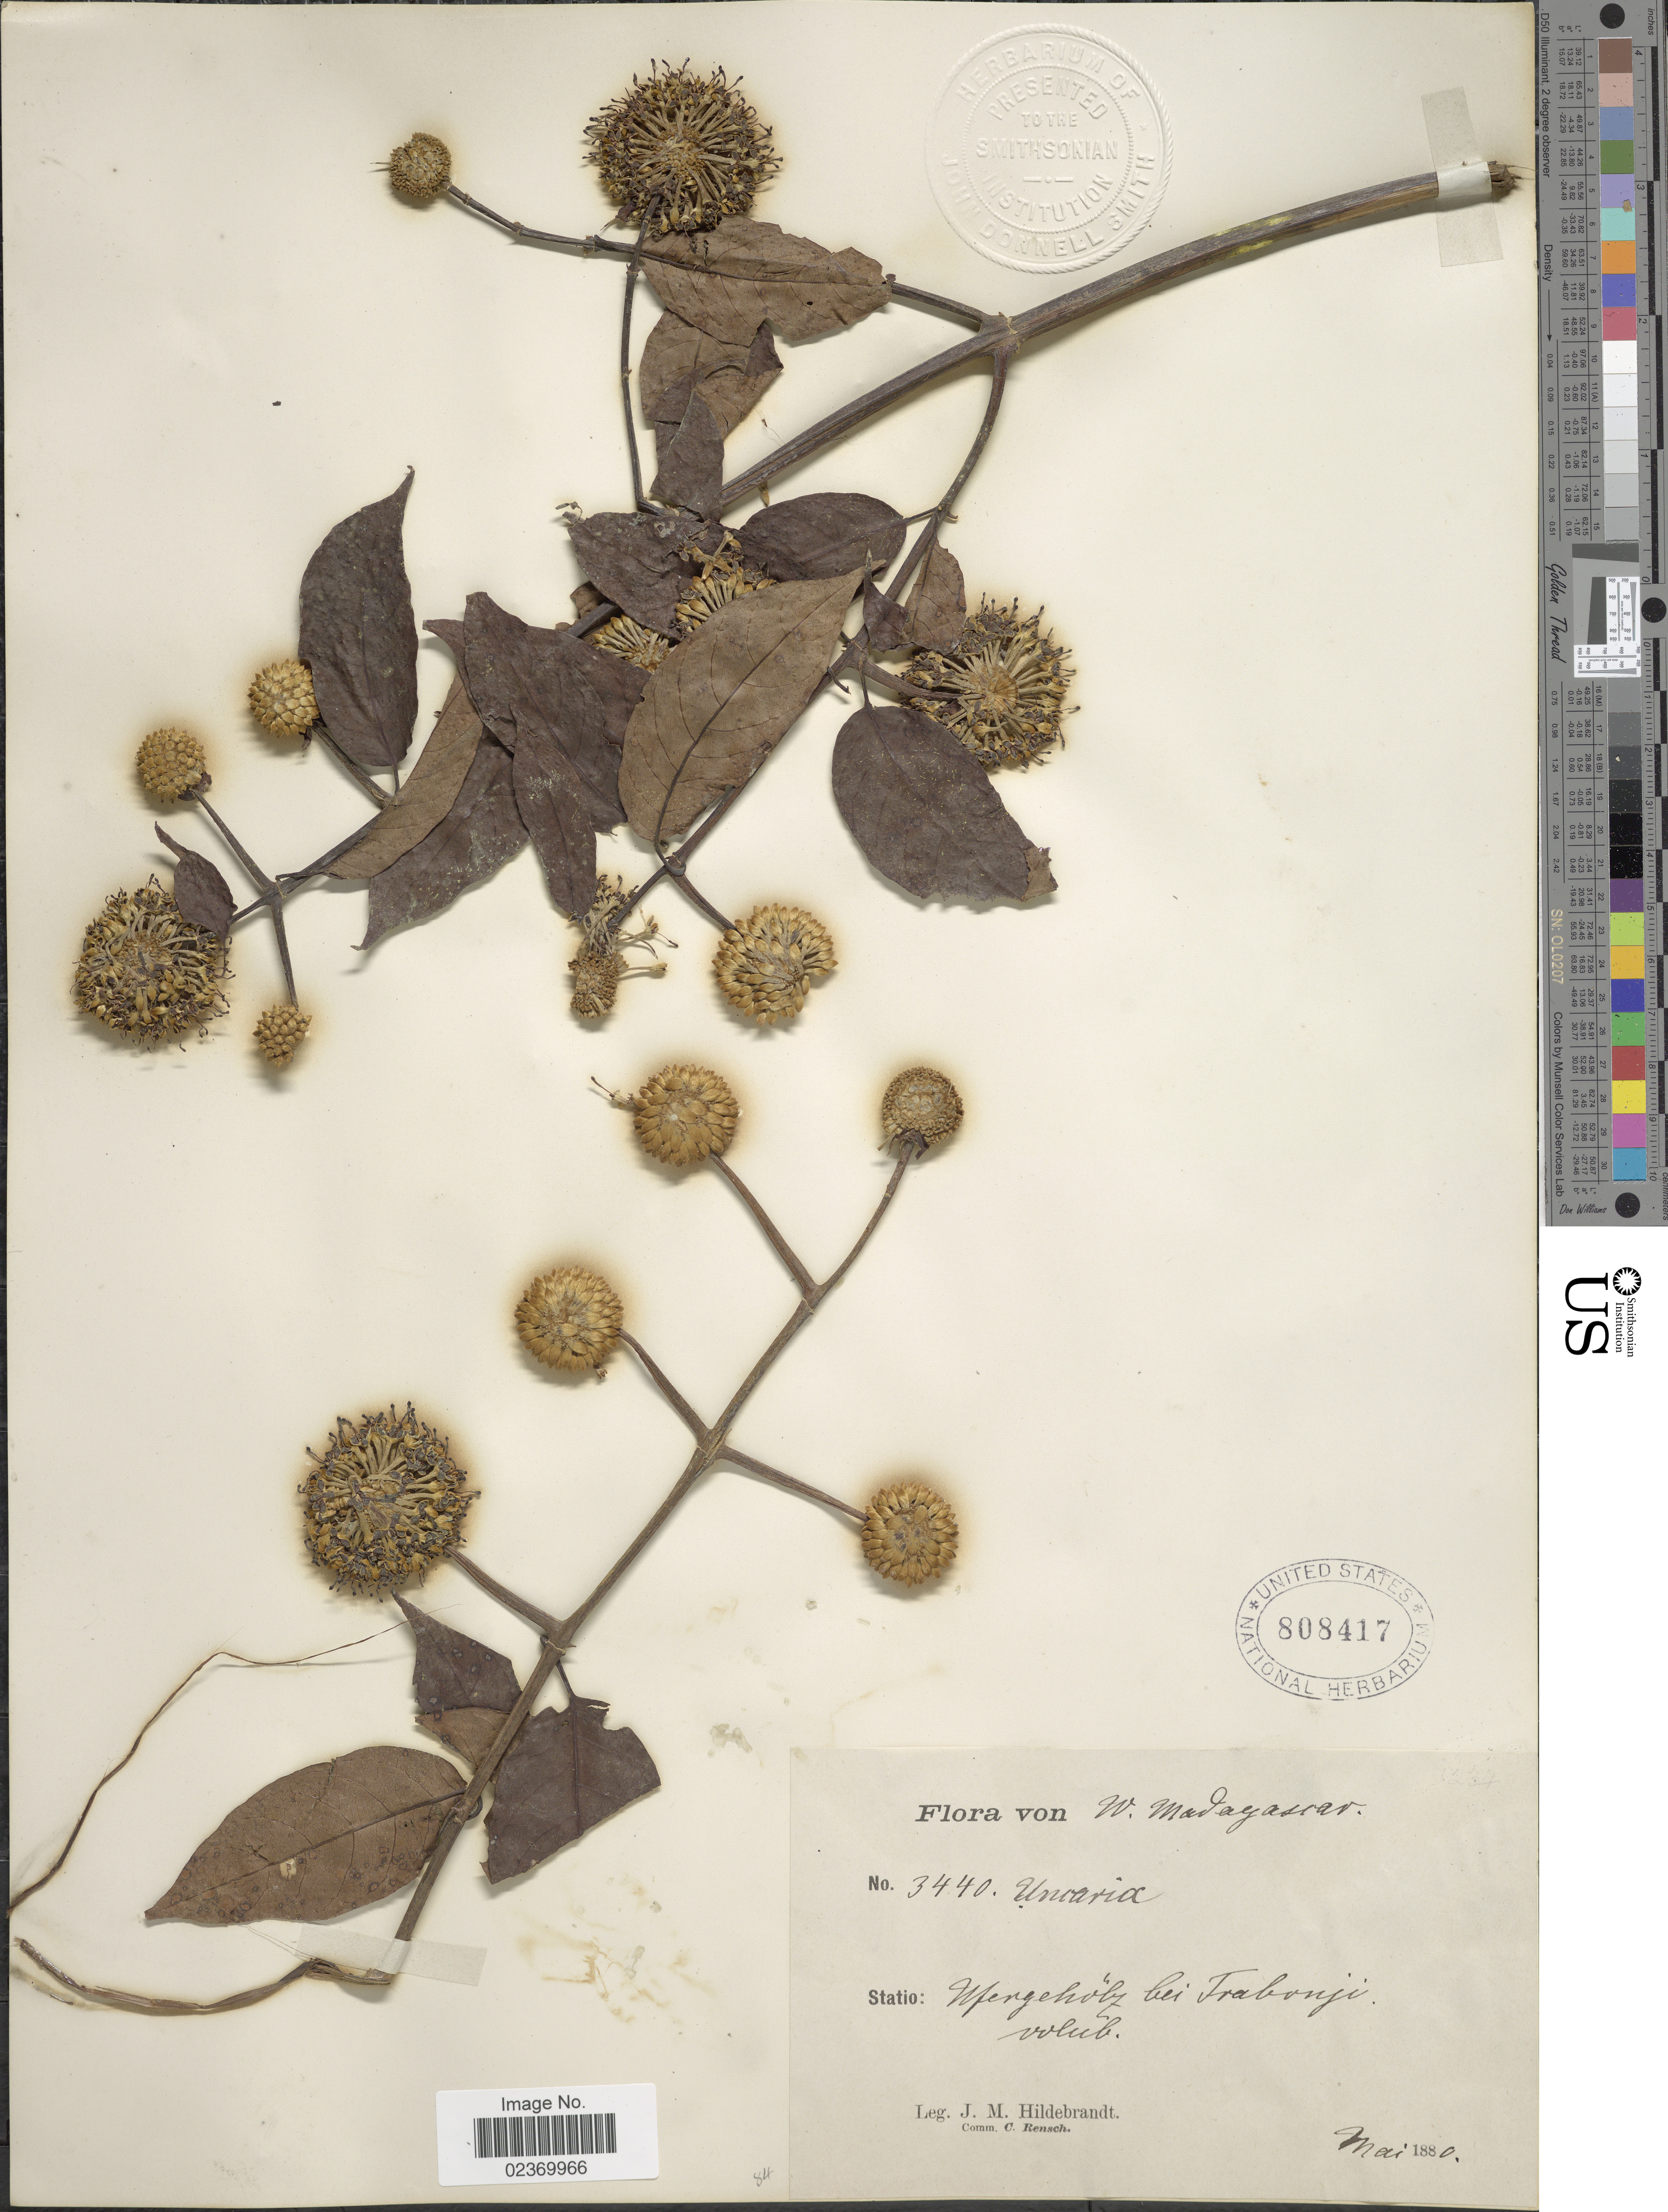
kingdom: Plantae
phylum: Tracheophyta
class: Magnoliopsida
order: Gentianales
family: Rubiaceae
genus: Uncaria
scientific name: Uncaria sp.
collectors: J. Hildebrandt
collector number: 3440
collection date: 1880-05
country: Madagascar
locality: W. Madagascar, Mengehölz bei Trabonji, volub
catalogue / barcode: US 808417